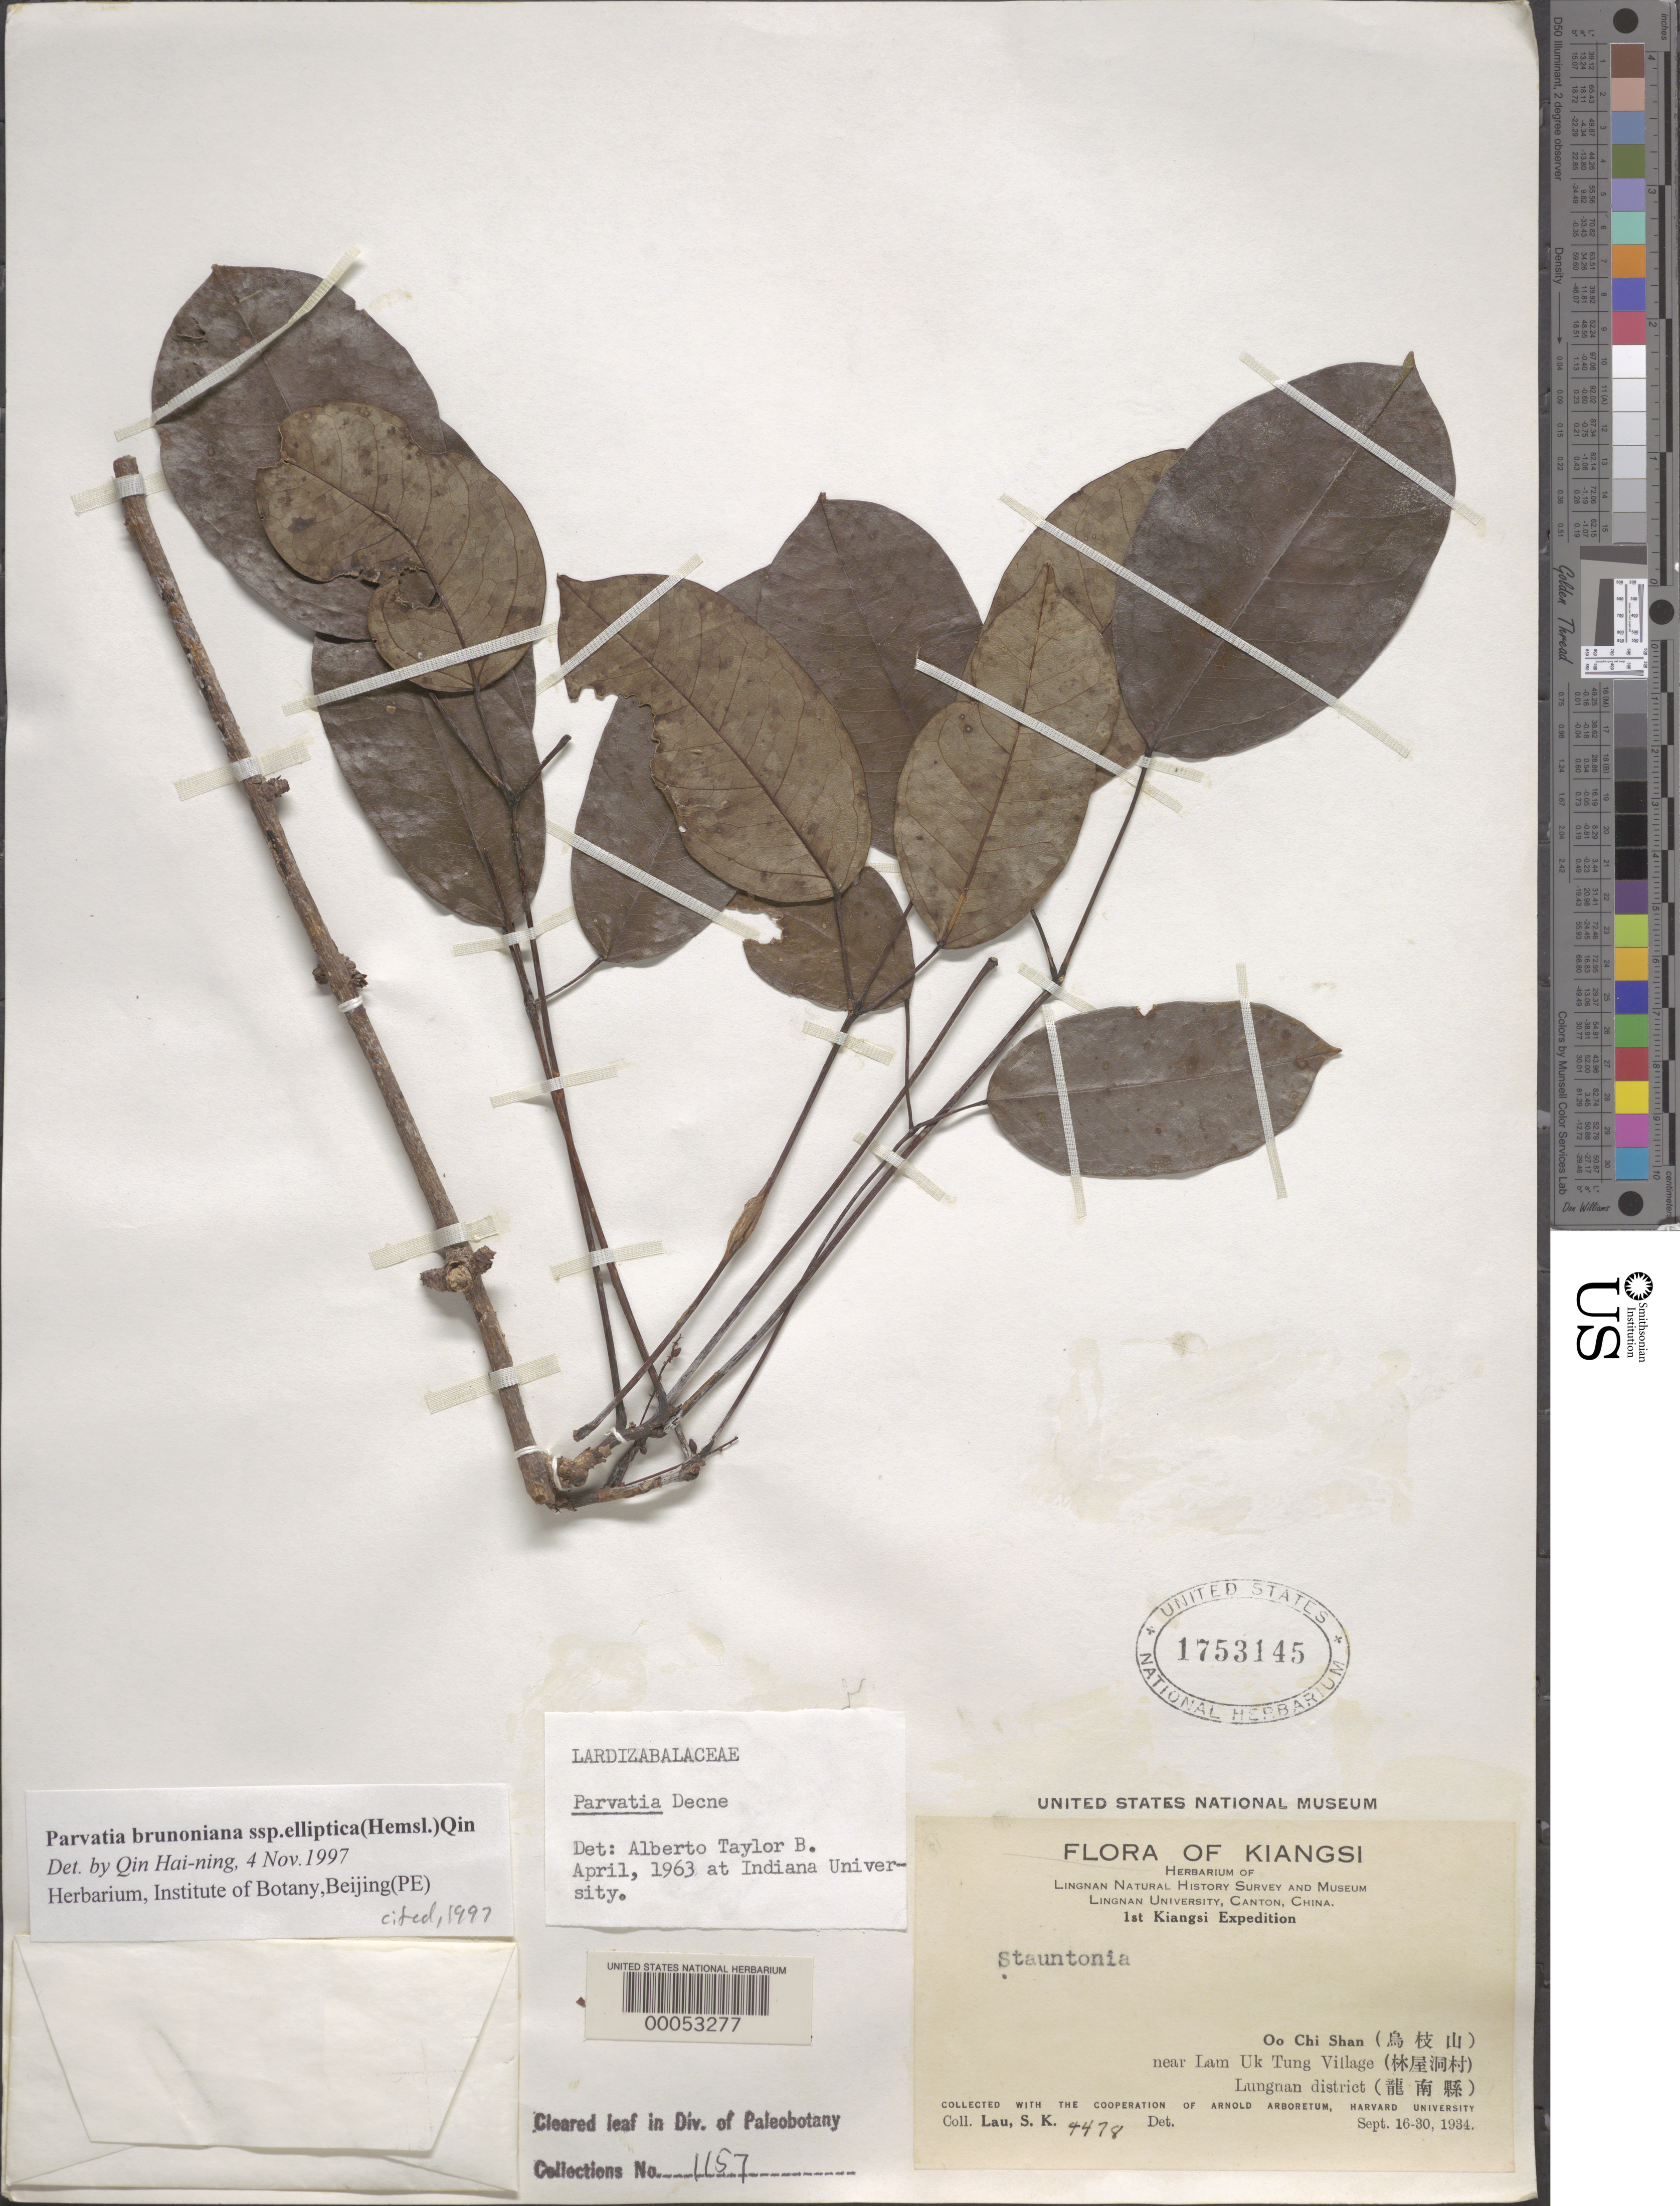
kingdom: Plantae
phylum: Tracheophyta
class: Magnoliopsida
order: Ranunculales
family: Lardizabalaceae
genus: Parvatia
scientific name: Parvatia brunoniana subsp. elliptica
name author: (Hemsl.) H.N. Qin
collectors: S. K. Lau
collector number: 44787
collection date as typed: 16 Sep 1934 to 30 Sep 1934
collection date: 1934-09-16/1934-09-30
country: China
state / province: Jiangxi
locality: Lungnan dist., oo chi san, near lam uk tung village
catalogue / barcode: US 1753145